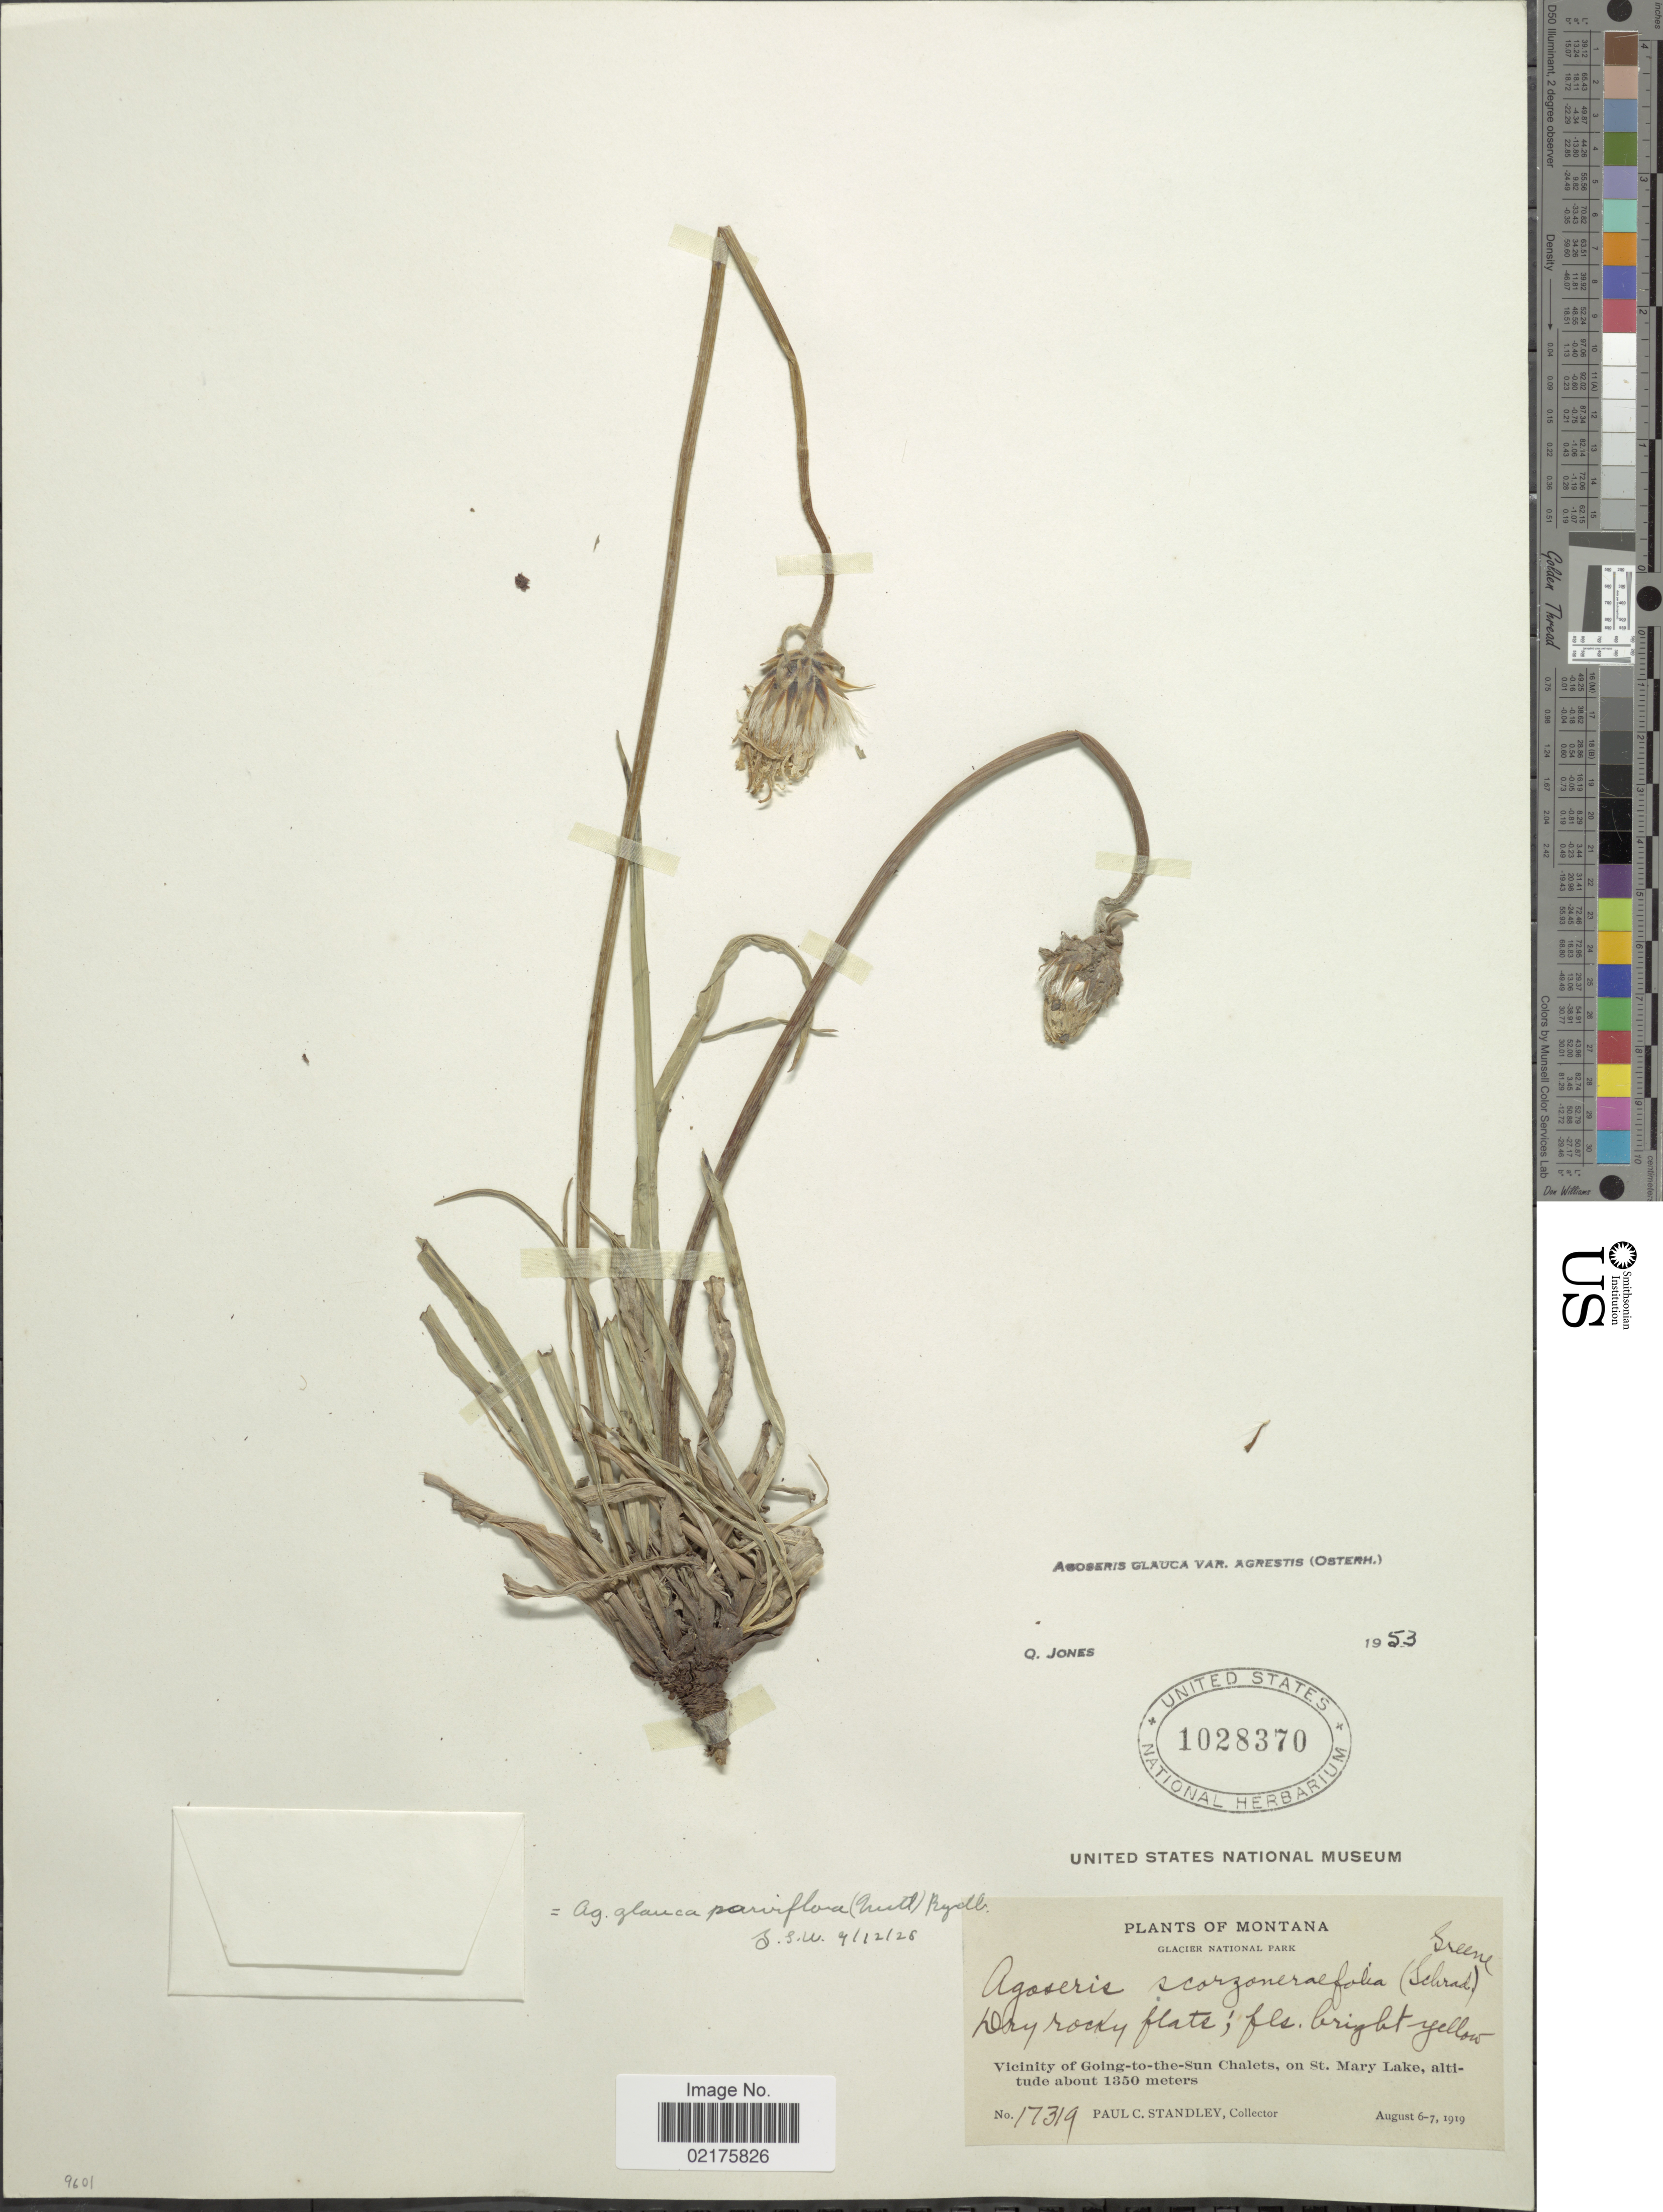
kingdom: Plantae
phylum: Tracheophyta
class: Magnoliopsida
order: Asterales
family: Asteraceae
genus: Agoseris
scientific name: Agoseris parviflora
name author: (Nutt.) D. Dietr.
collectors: P. C. Standley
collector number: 17319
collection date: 1919-08-06/1919-08-07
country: United States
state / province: Montana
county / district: Glacier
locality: Glacier National Park, Vicinity of Going-to-the-Sun Chalets, on St. Mary Lake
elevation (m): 1350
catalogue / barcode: US 1028370